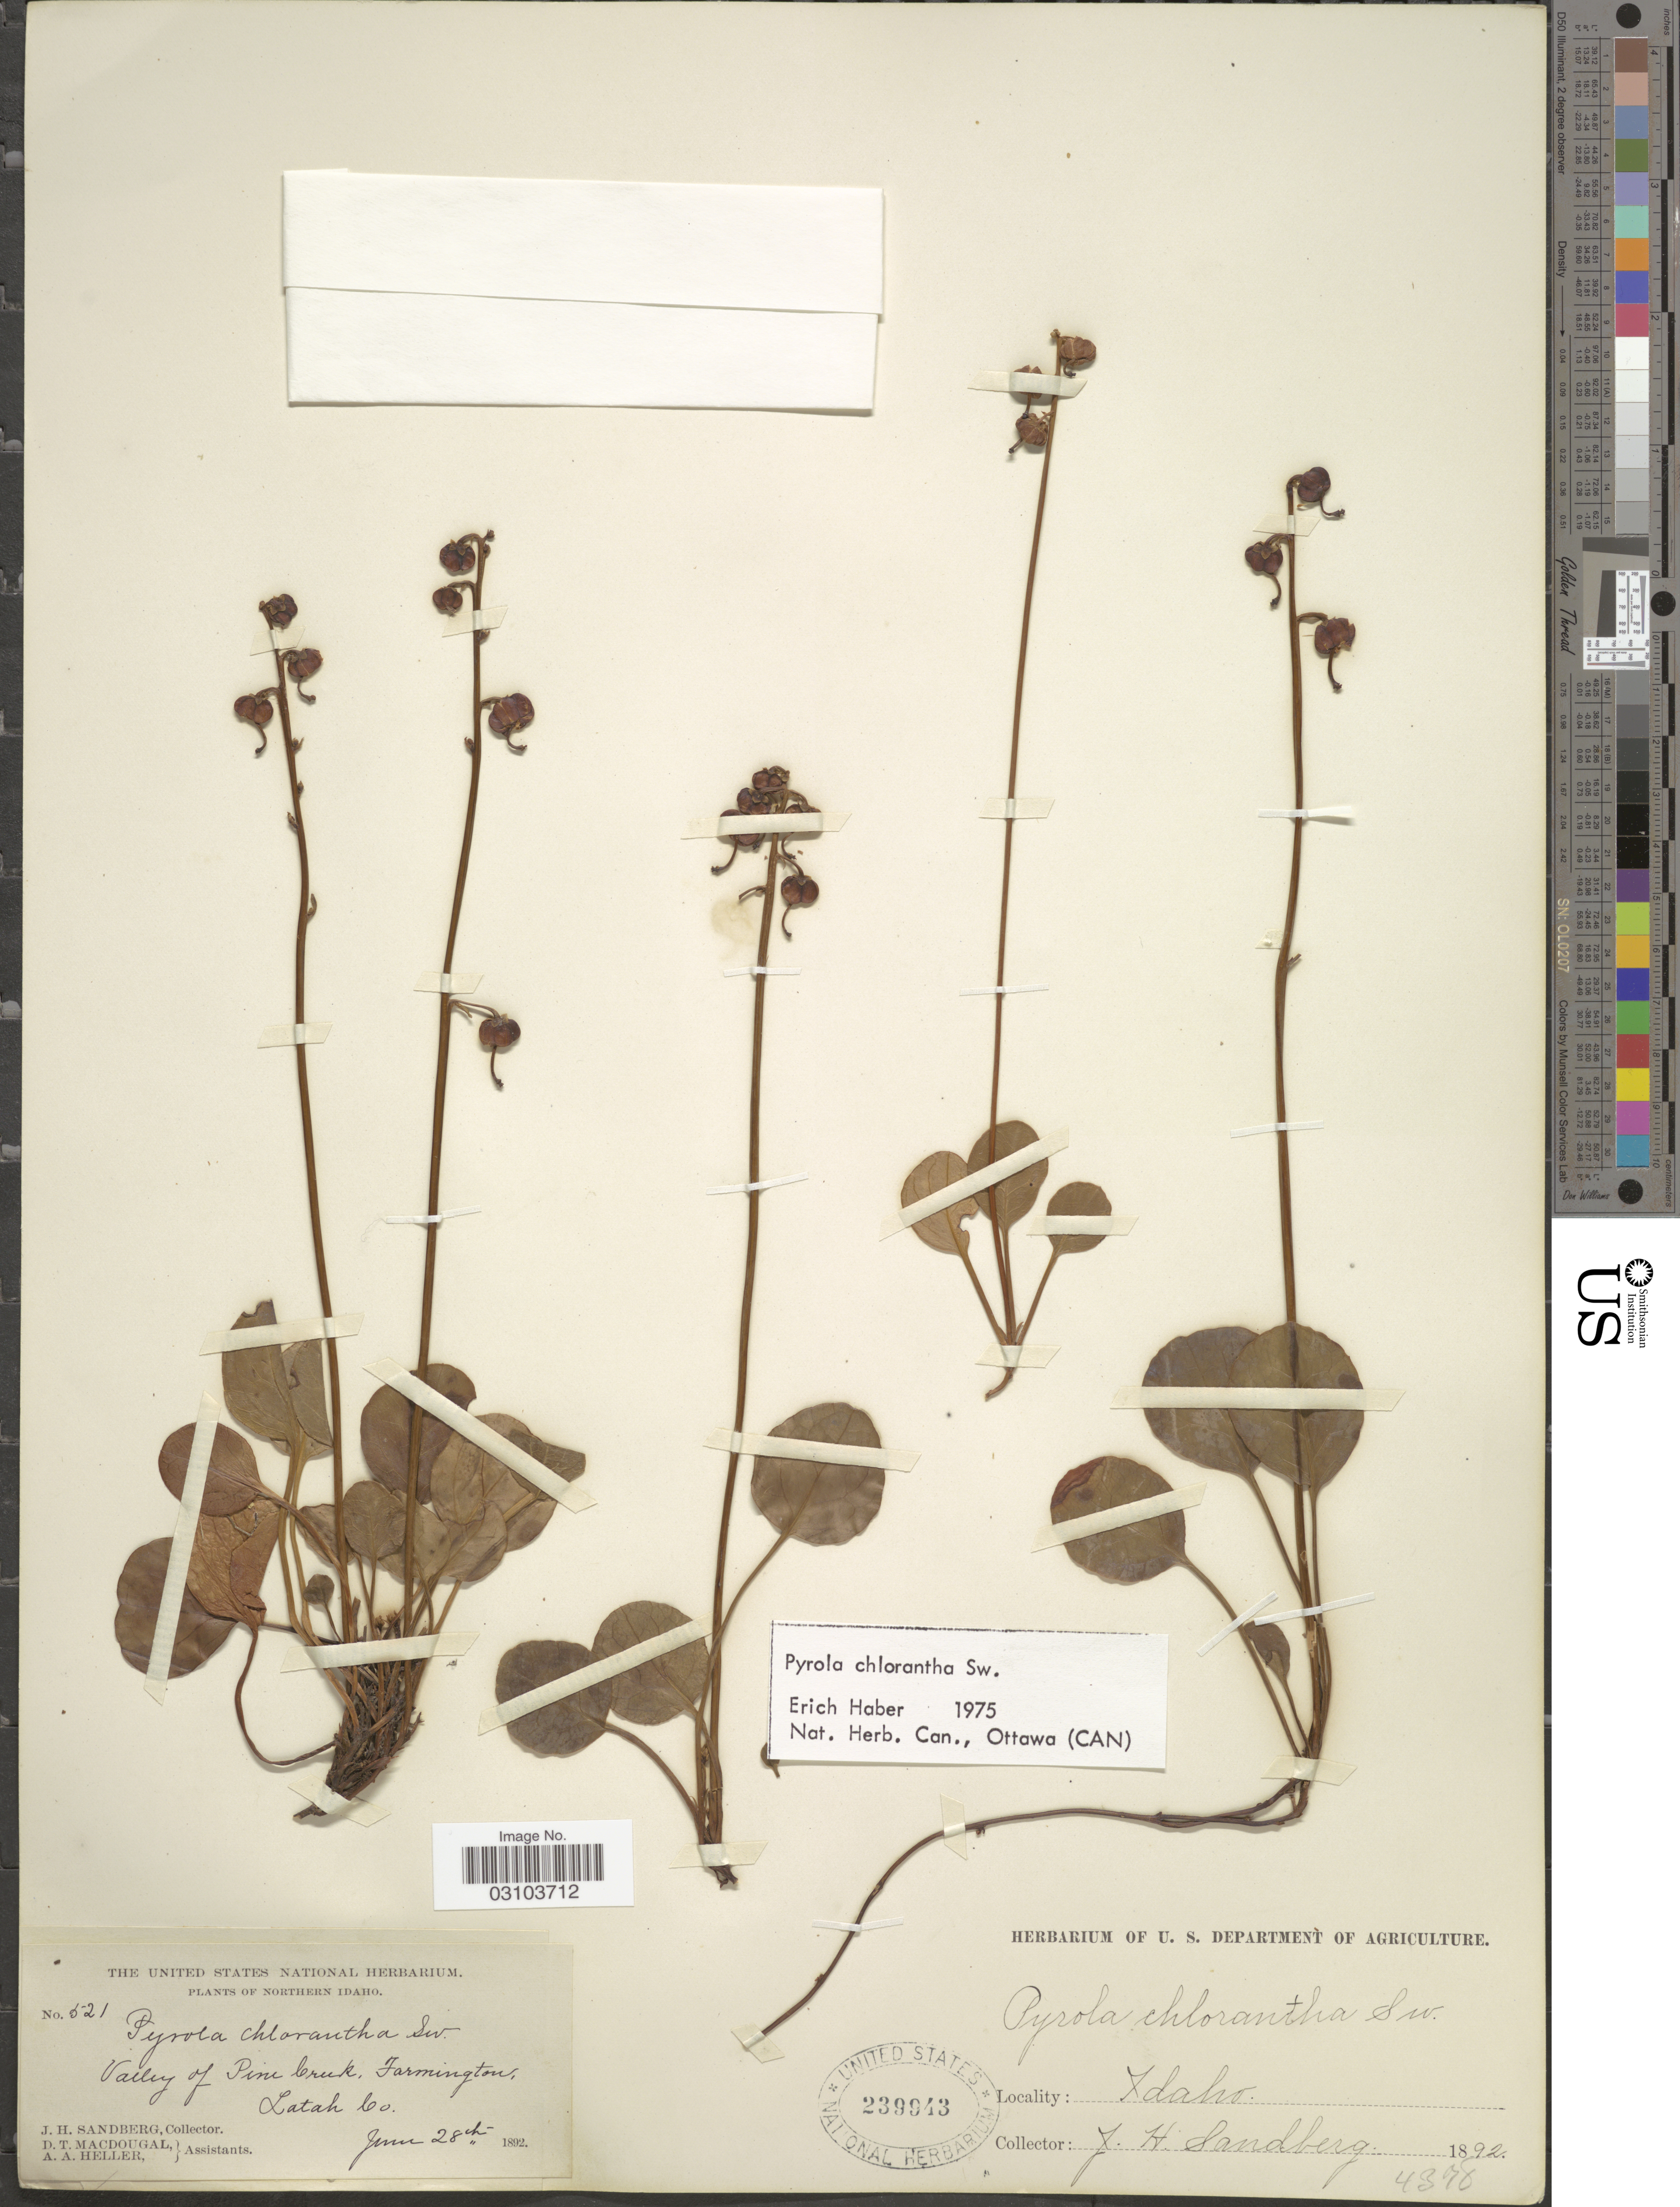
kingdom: Plantae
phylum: Tracheophyta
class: Magnoliopsida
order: Ericales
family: Ericaceae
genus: Pyrola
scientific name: Pyrola chlorantha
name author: Schweigg.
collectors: J. H. Sandberg, D. T. MacDougal & A. A. Heller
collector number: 521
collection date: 1892-06-28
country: United States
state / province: Idaho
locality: Northern Idaho. Valley of Pine Creek, Farmington, Latah Co.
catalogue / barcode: US 239943